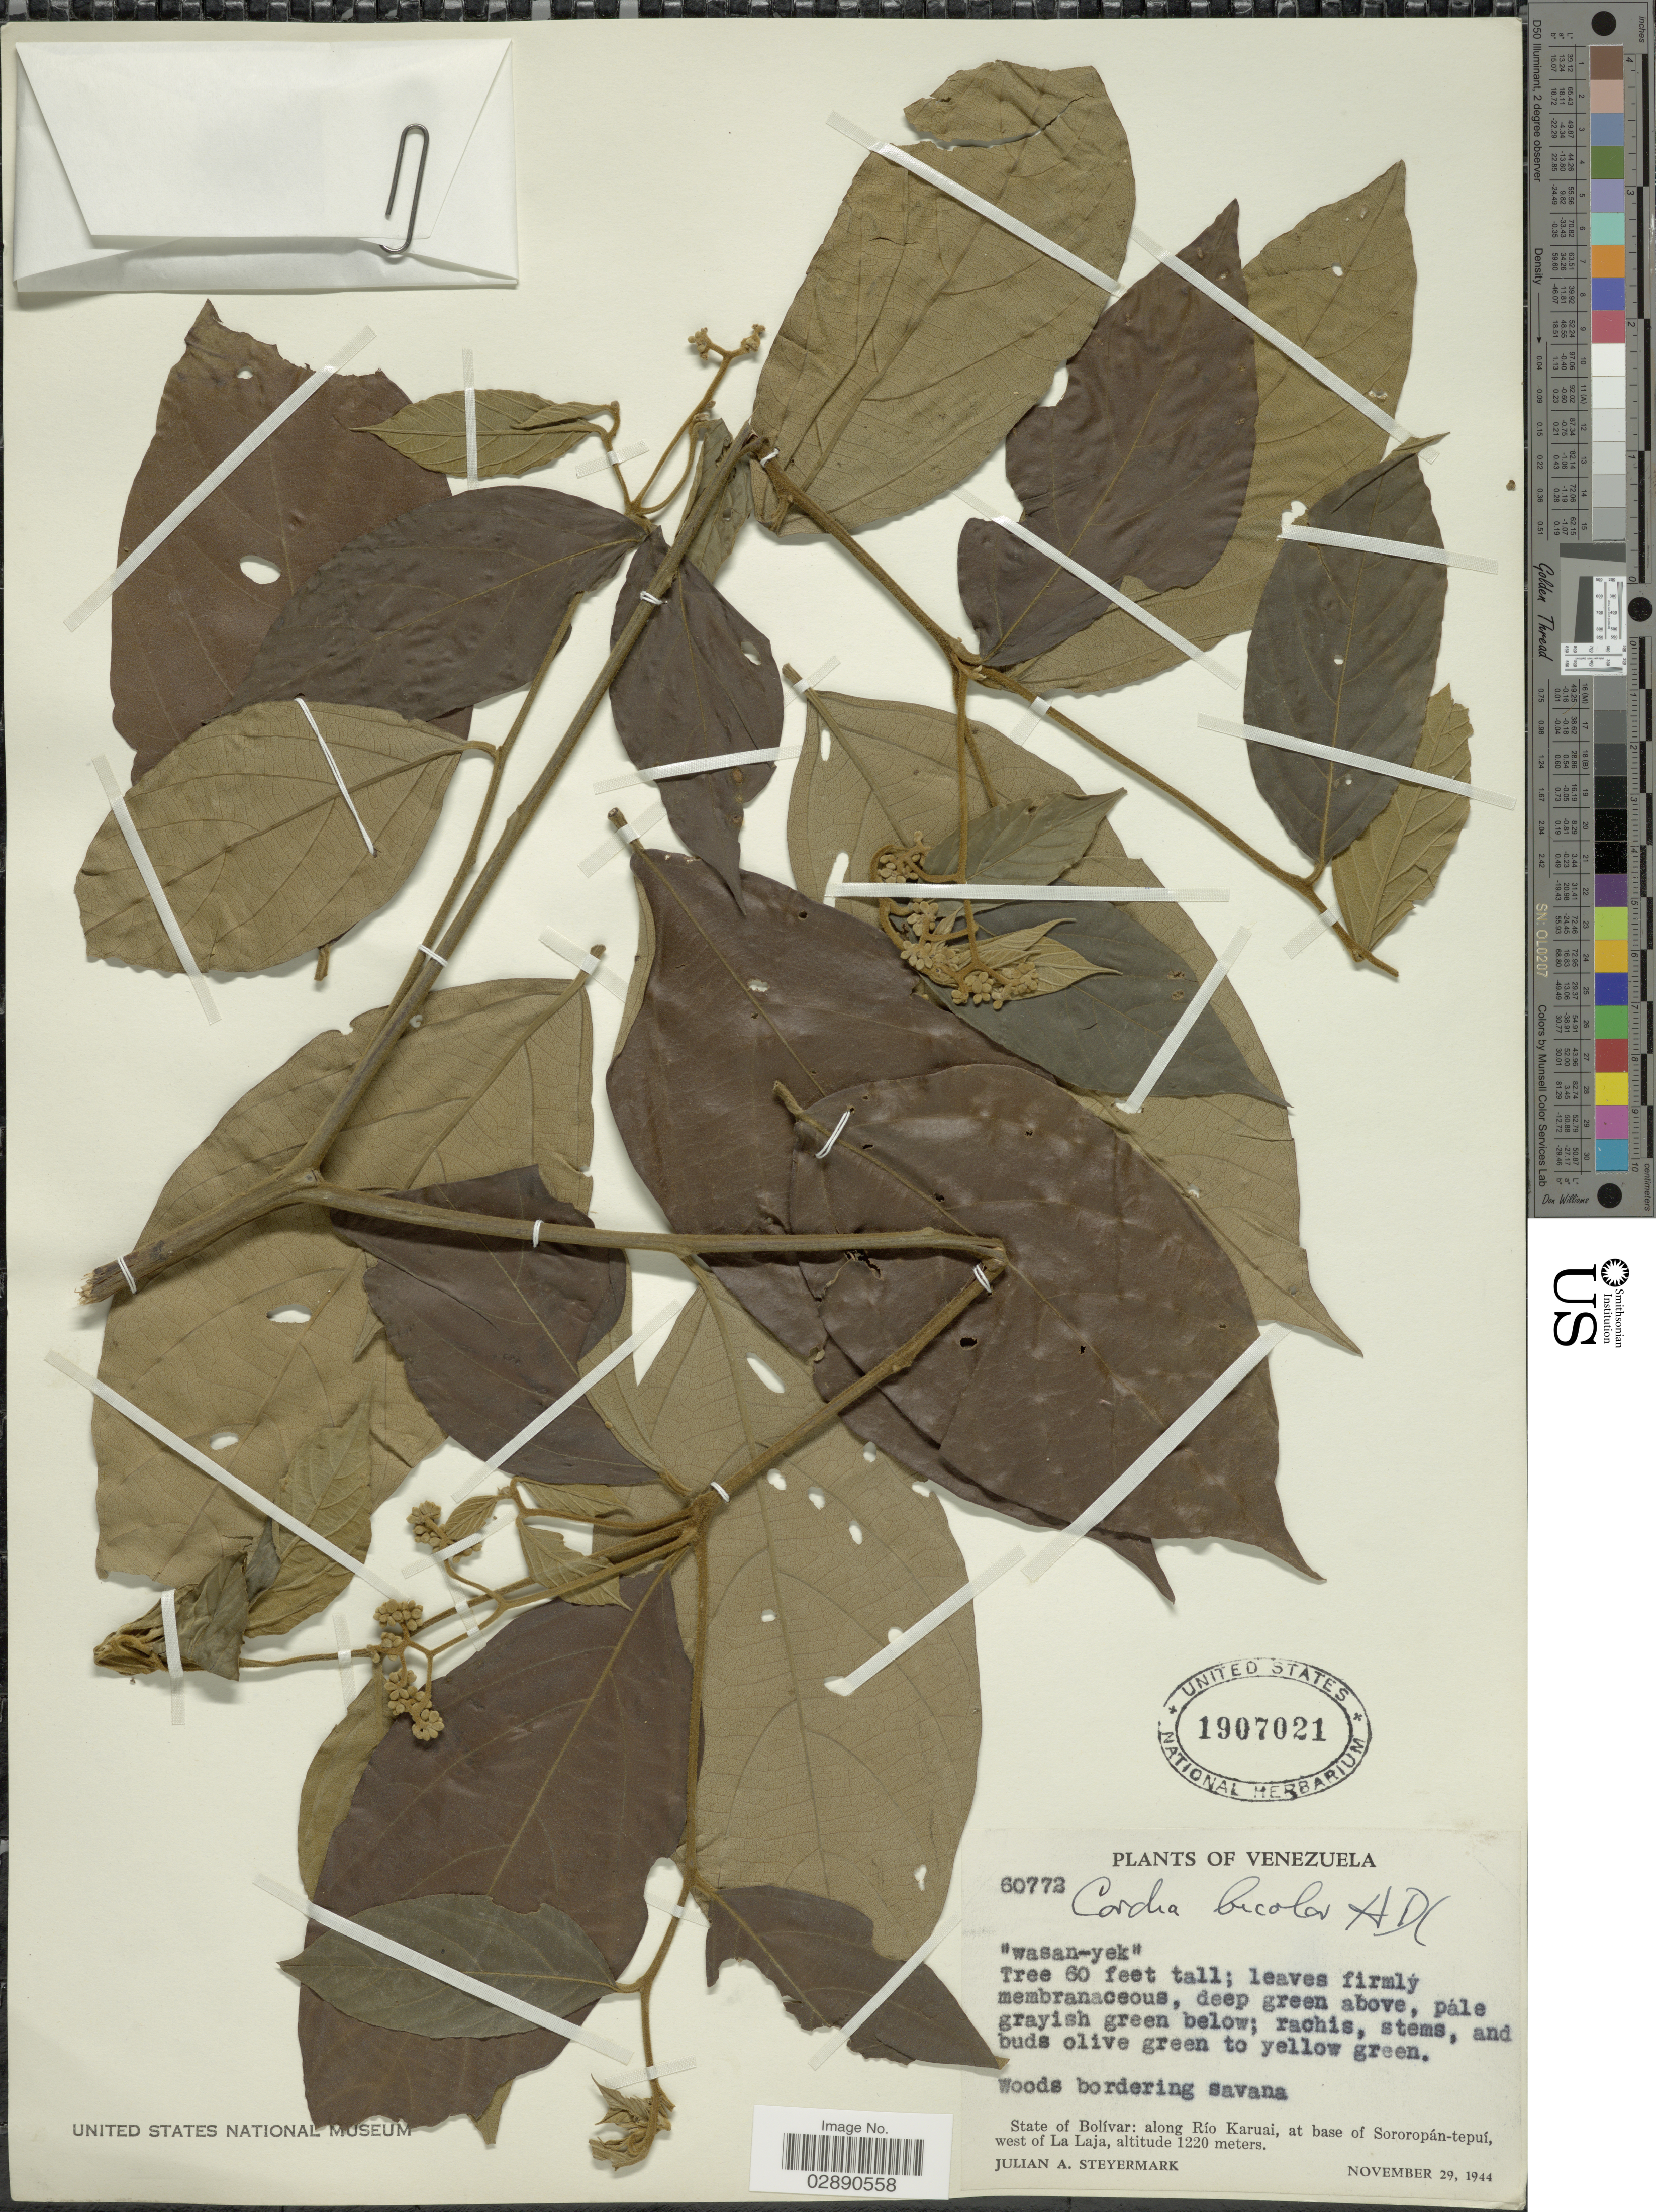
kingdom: Plantae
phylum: Tracheophyta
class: Magnoliopsida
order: Boraginales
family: Cordiaceae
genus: Cordia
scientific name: Cordia bicolor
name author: A. DC.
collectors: J. Steyermark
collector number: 60772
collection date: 1944-11-29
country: Venezuela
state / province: Bolivar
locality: Along Río Karuai, at base of Sororopán-tepuí, west of La Laja.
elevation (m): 1220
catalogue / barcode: US 1907021